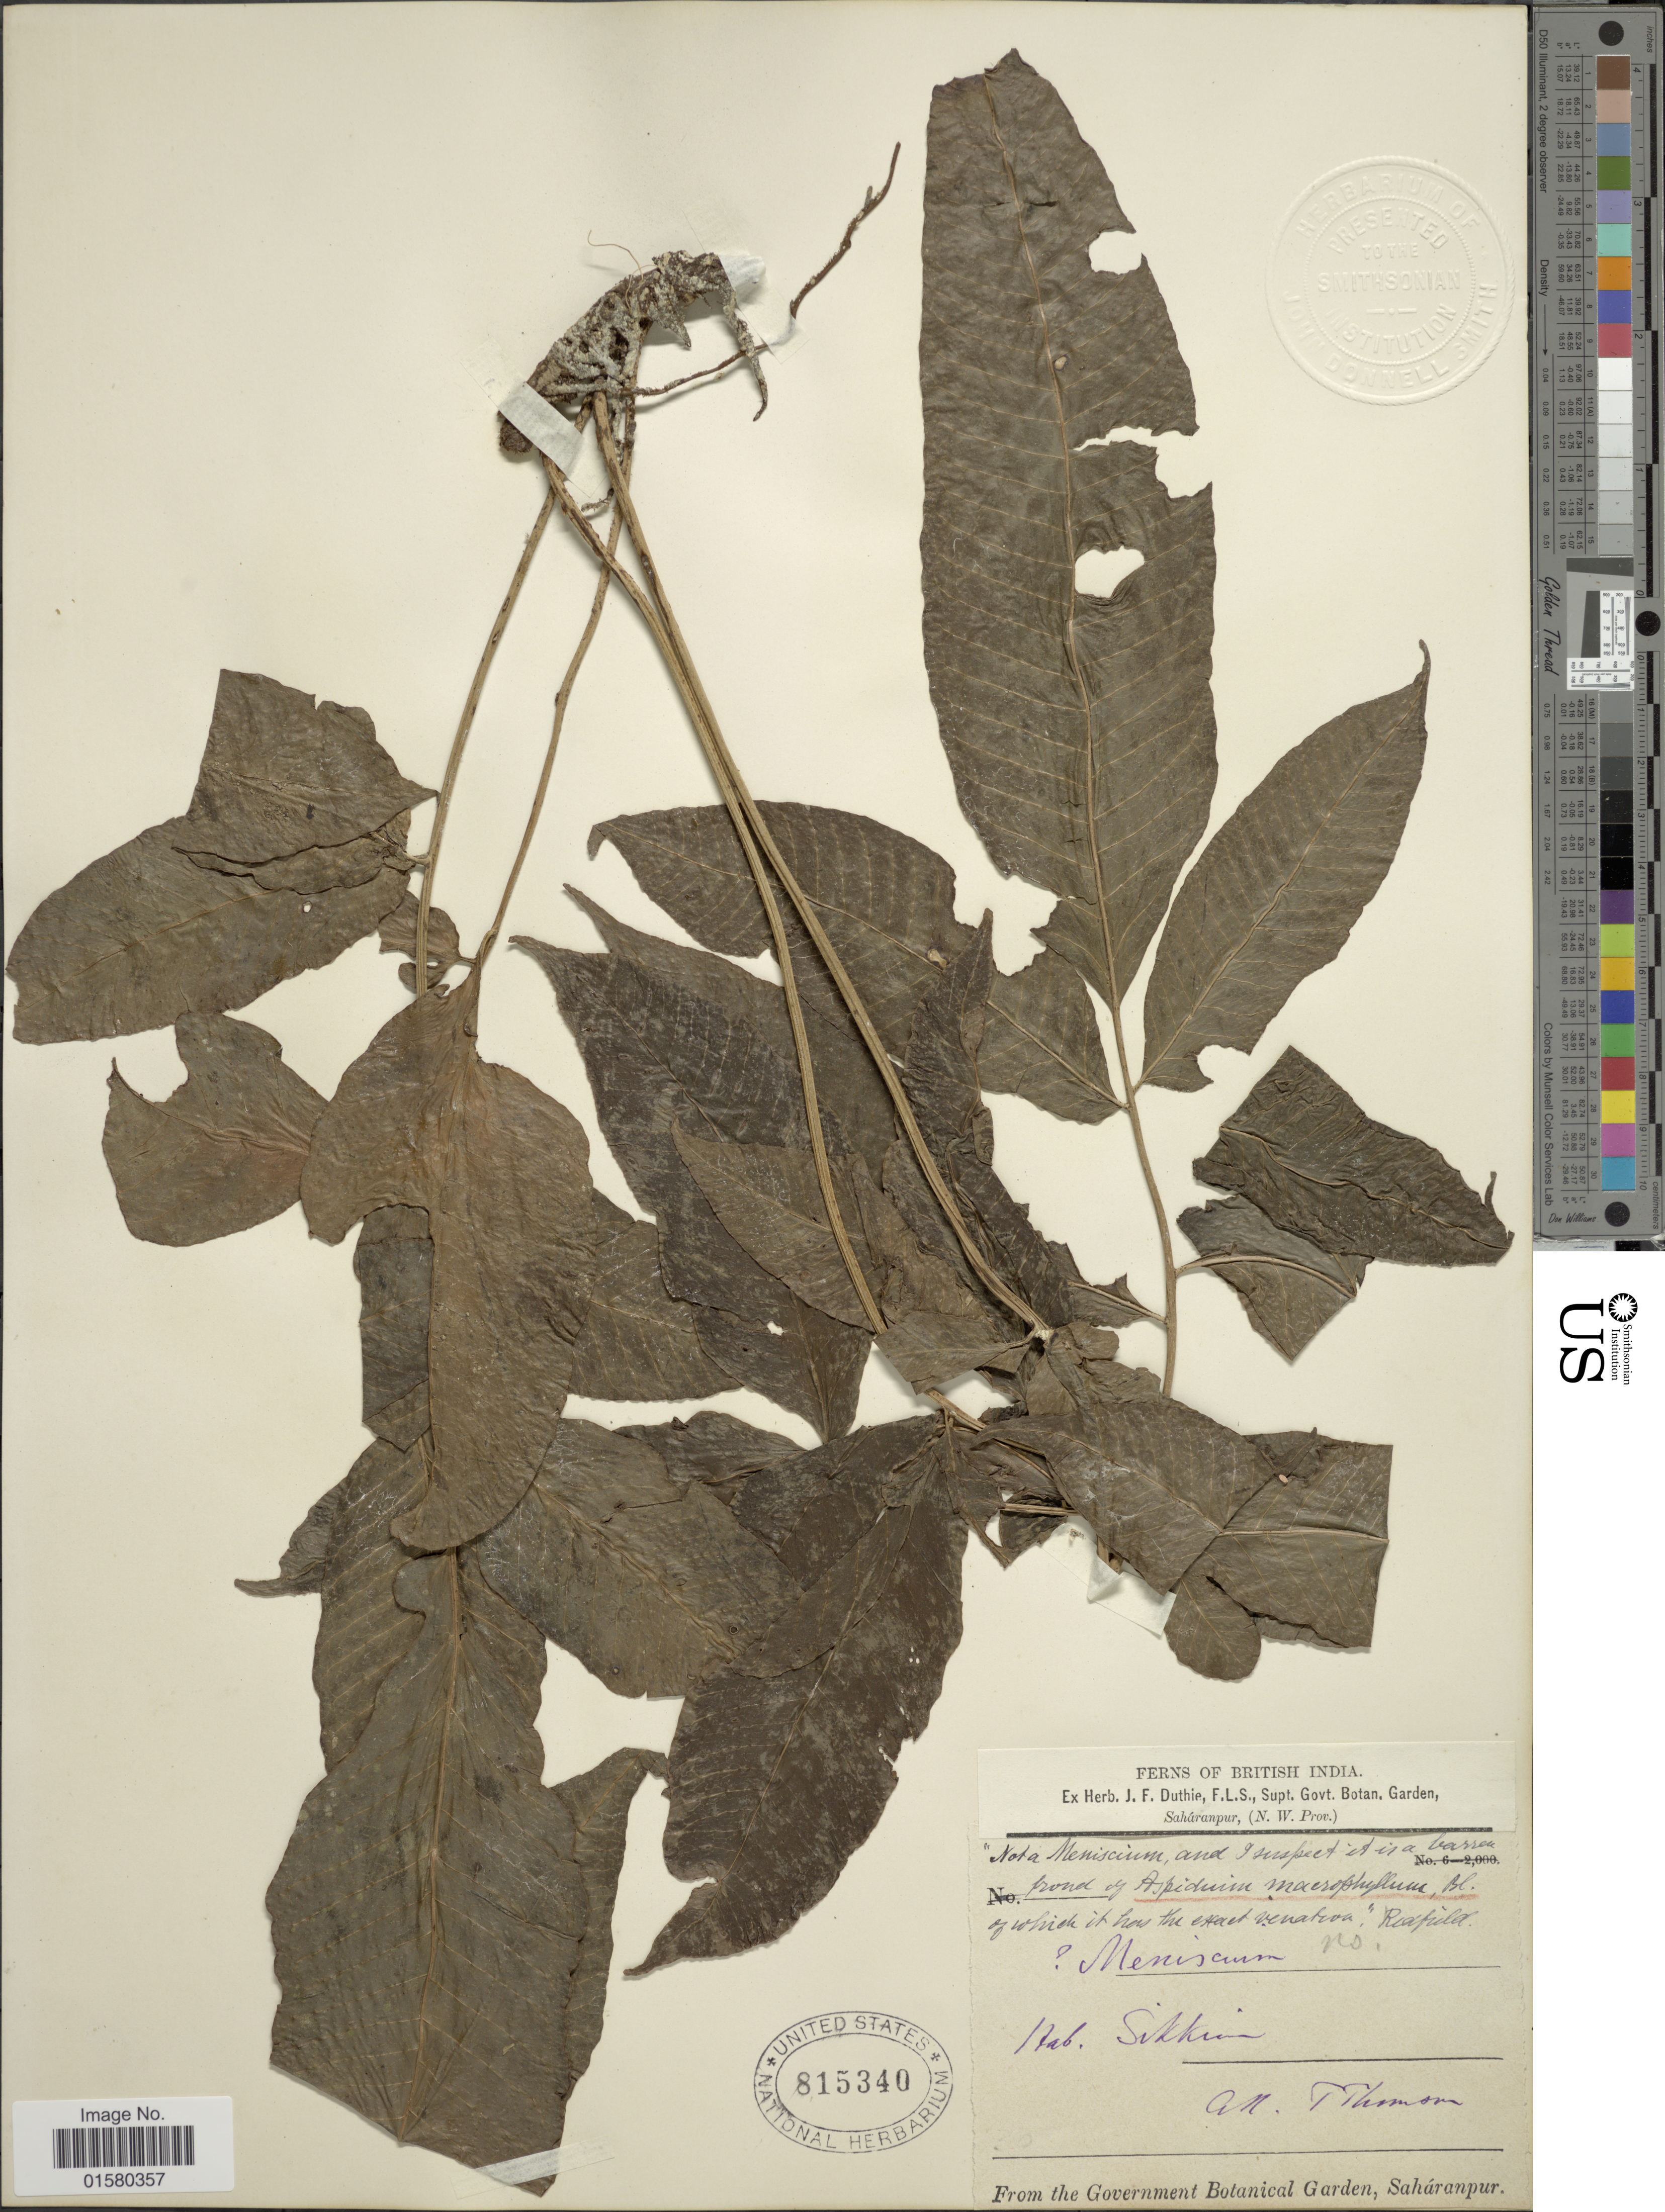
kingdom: Plantae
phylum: Tracheophyta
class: Polypodiopsida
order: Polypodiales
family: Tectariaceae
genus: Tectaria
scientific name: Tectaria polymorpha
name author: (Wall. ex Hook.) Copel.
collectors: T. Thomson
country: India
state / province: Sikkim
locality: British India, Sikkim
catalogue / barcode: US 815340